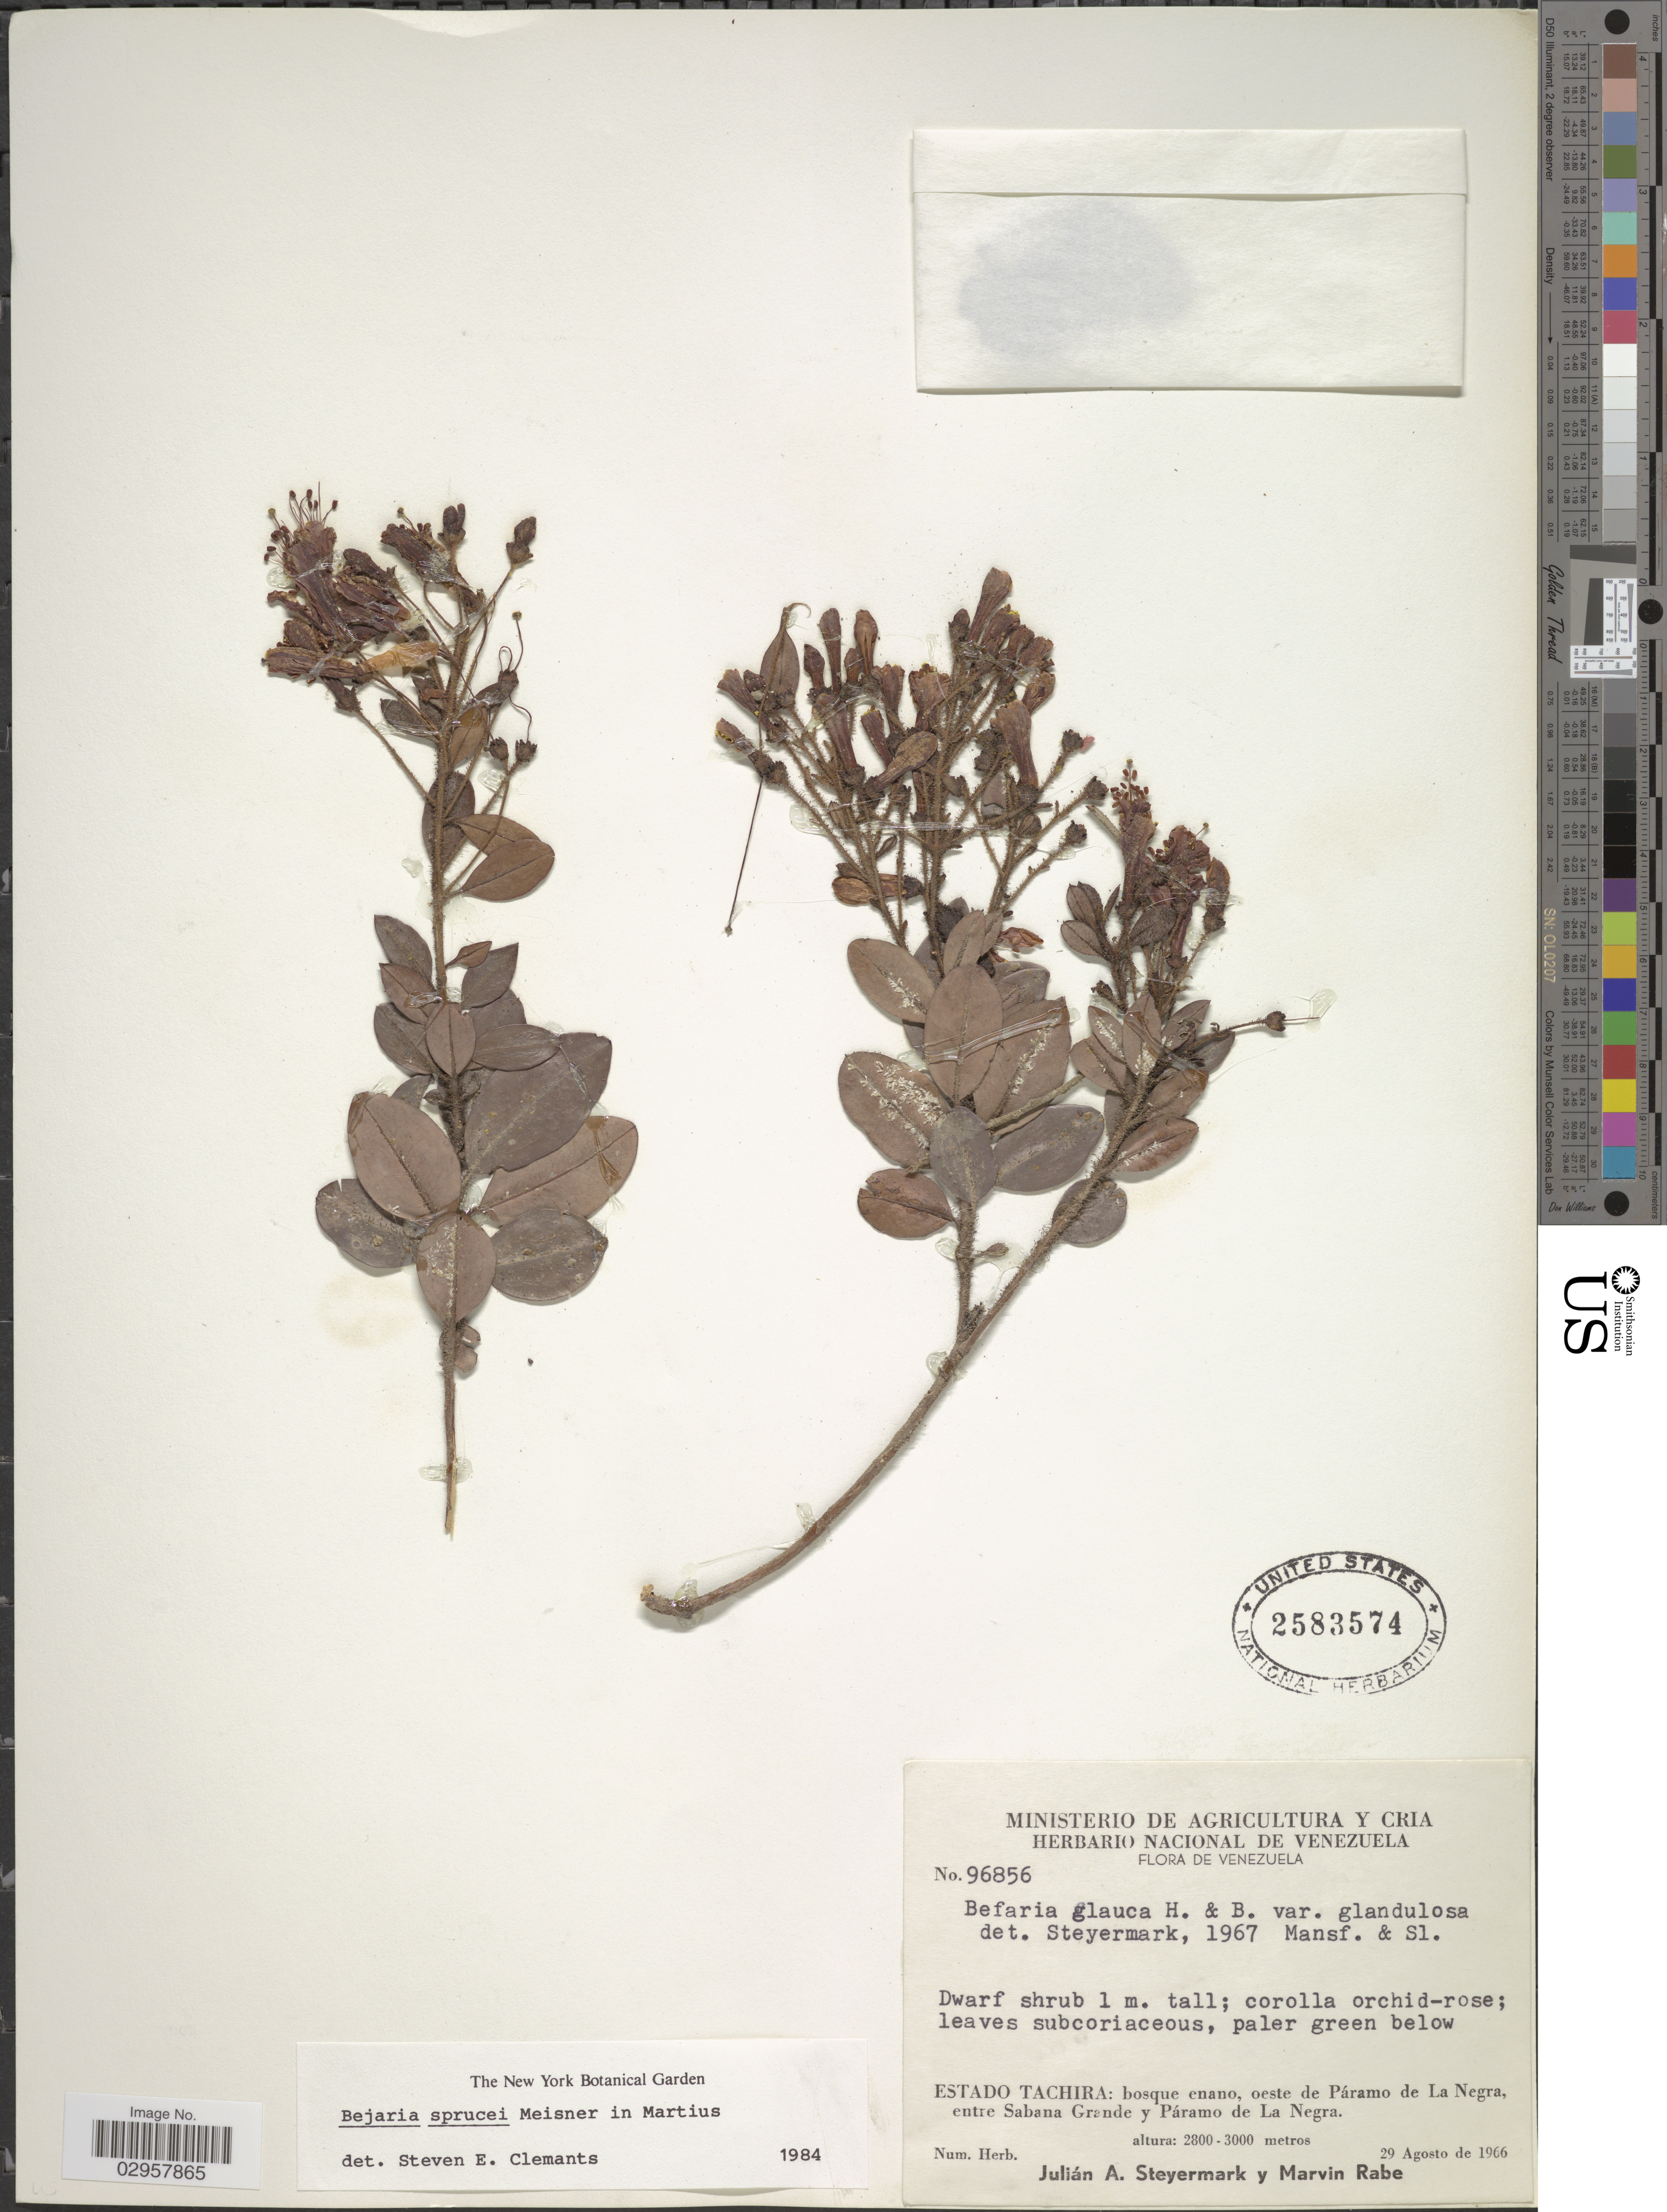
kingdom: Plantae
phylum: Tracheophyta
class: Magnoliopsida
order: Ericales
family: Ericaceae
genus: Befaria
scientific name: Befaria sprucei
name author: Meisn.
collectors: J. Steyermark & M. Rabe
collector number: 96856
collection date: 1966-08-29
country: Venezuela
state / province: Tachira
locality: Oeste de Páramo de La Negra, entre Sabana Grande y Páramo de La Negra.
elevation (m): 2800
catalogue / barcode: US 2583574